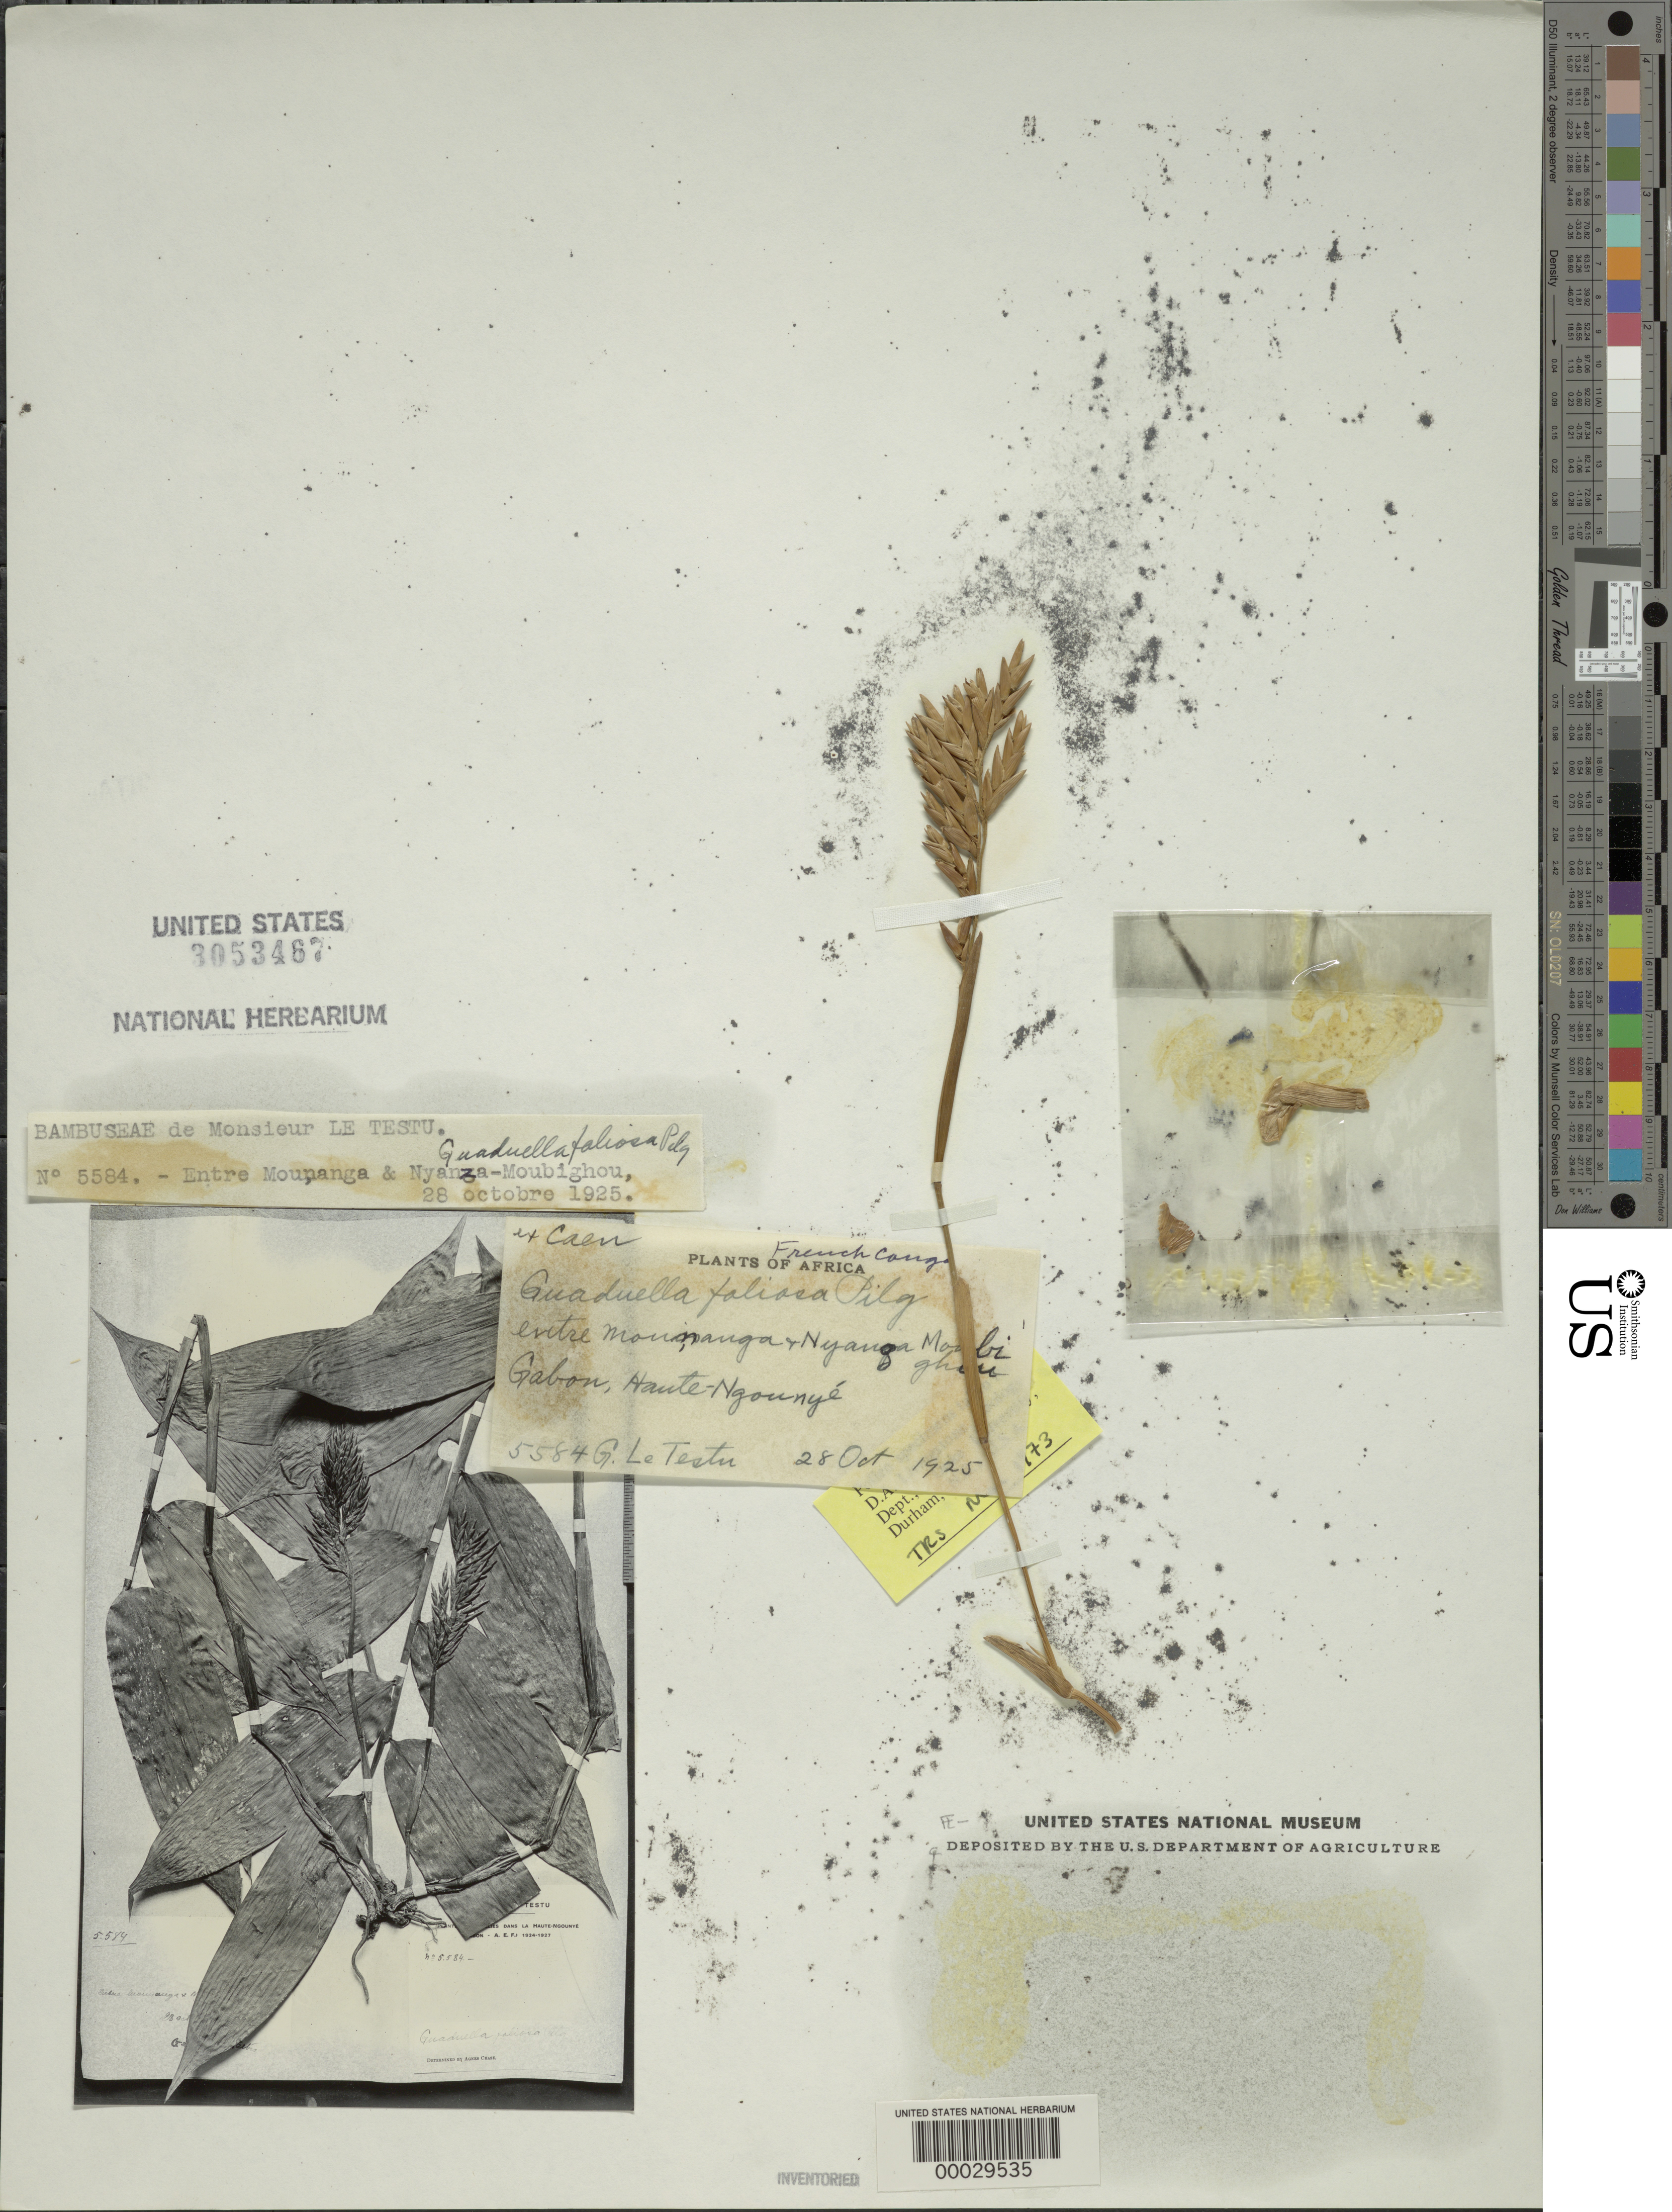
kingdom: Plantae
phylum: Tracheophyta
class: Liliopsida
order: Poales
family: Poaceae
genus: Guaduella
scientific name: Guaduella densiflora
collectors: G. Le Testu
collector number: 5584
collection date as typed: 28 Oct 1925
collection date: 1925-10-28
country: Gabon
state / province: Haut-ogooué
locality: Haute-Ngounye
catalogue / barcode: US 3053467